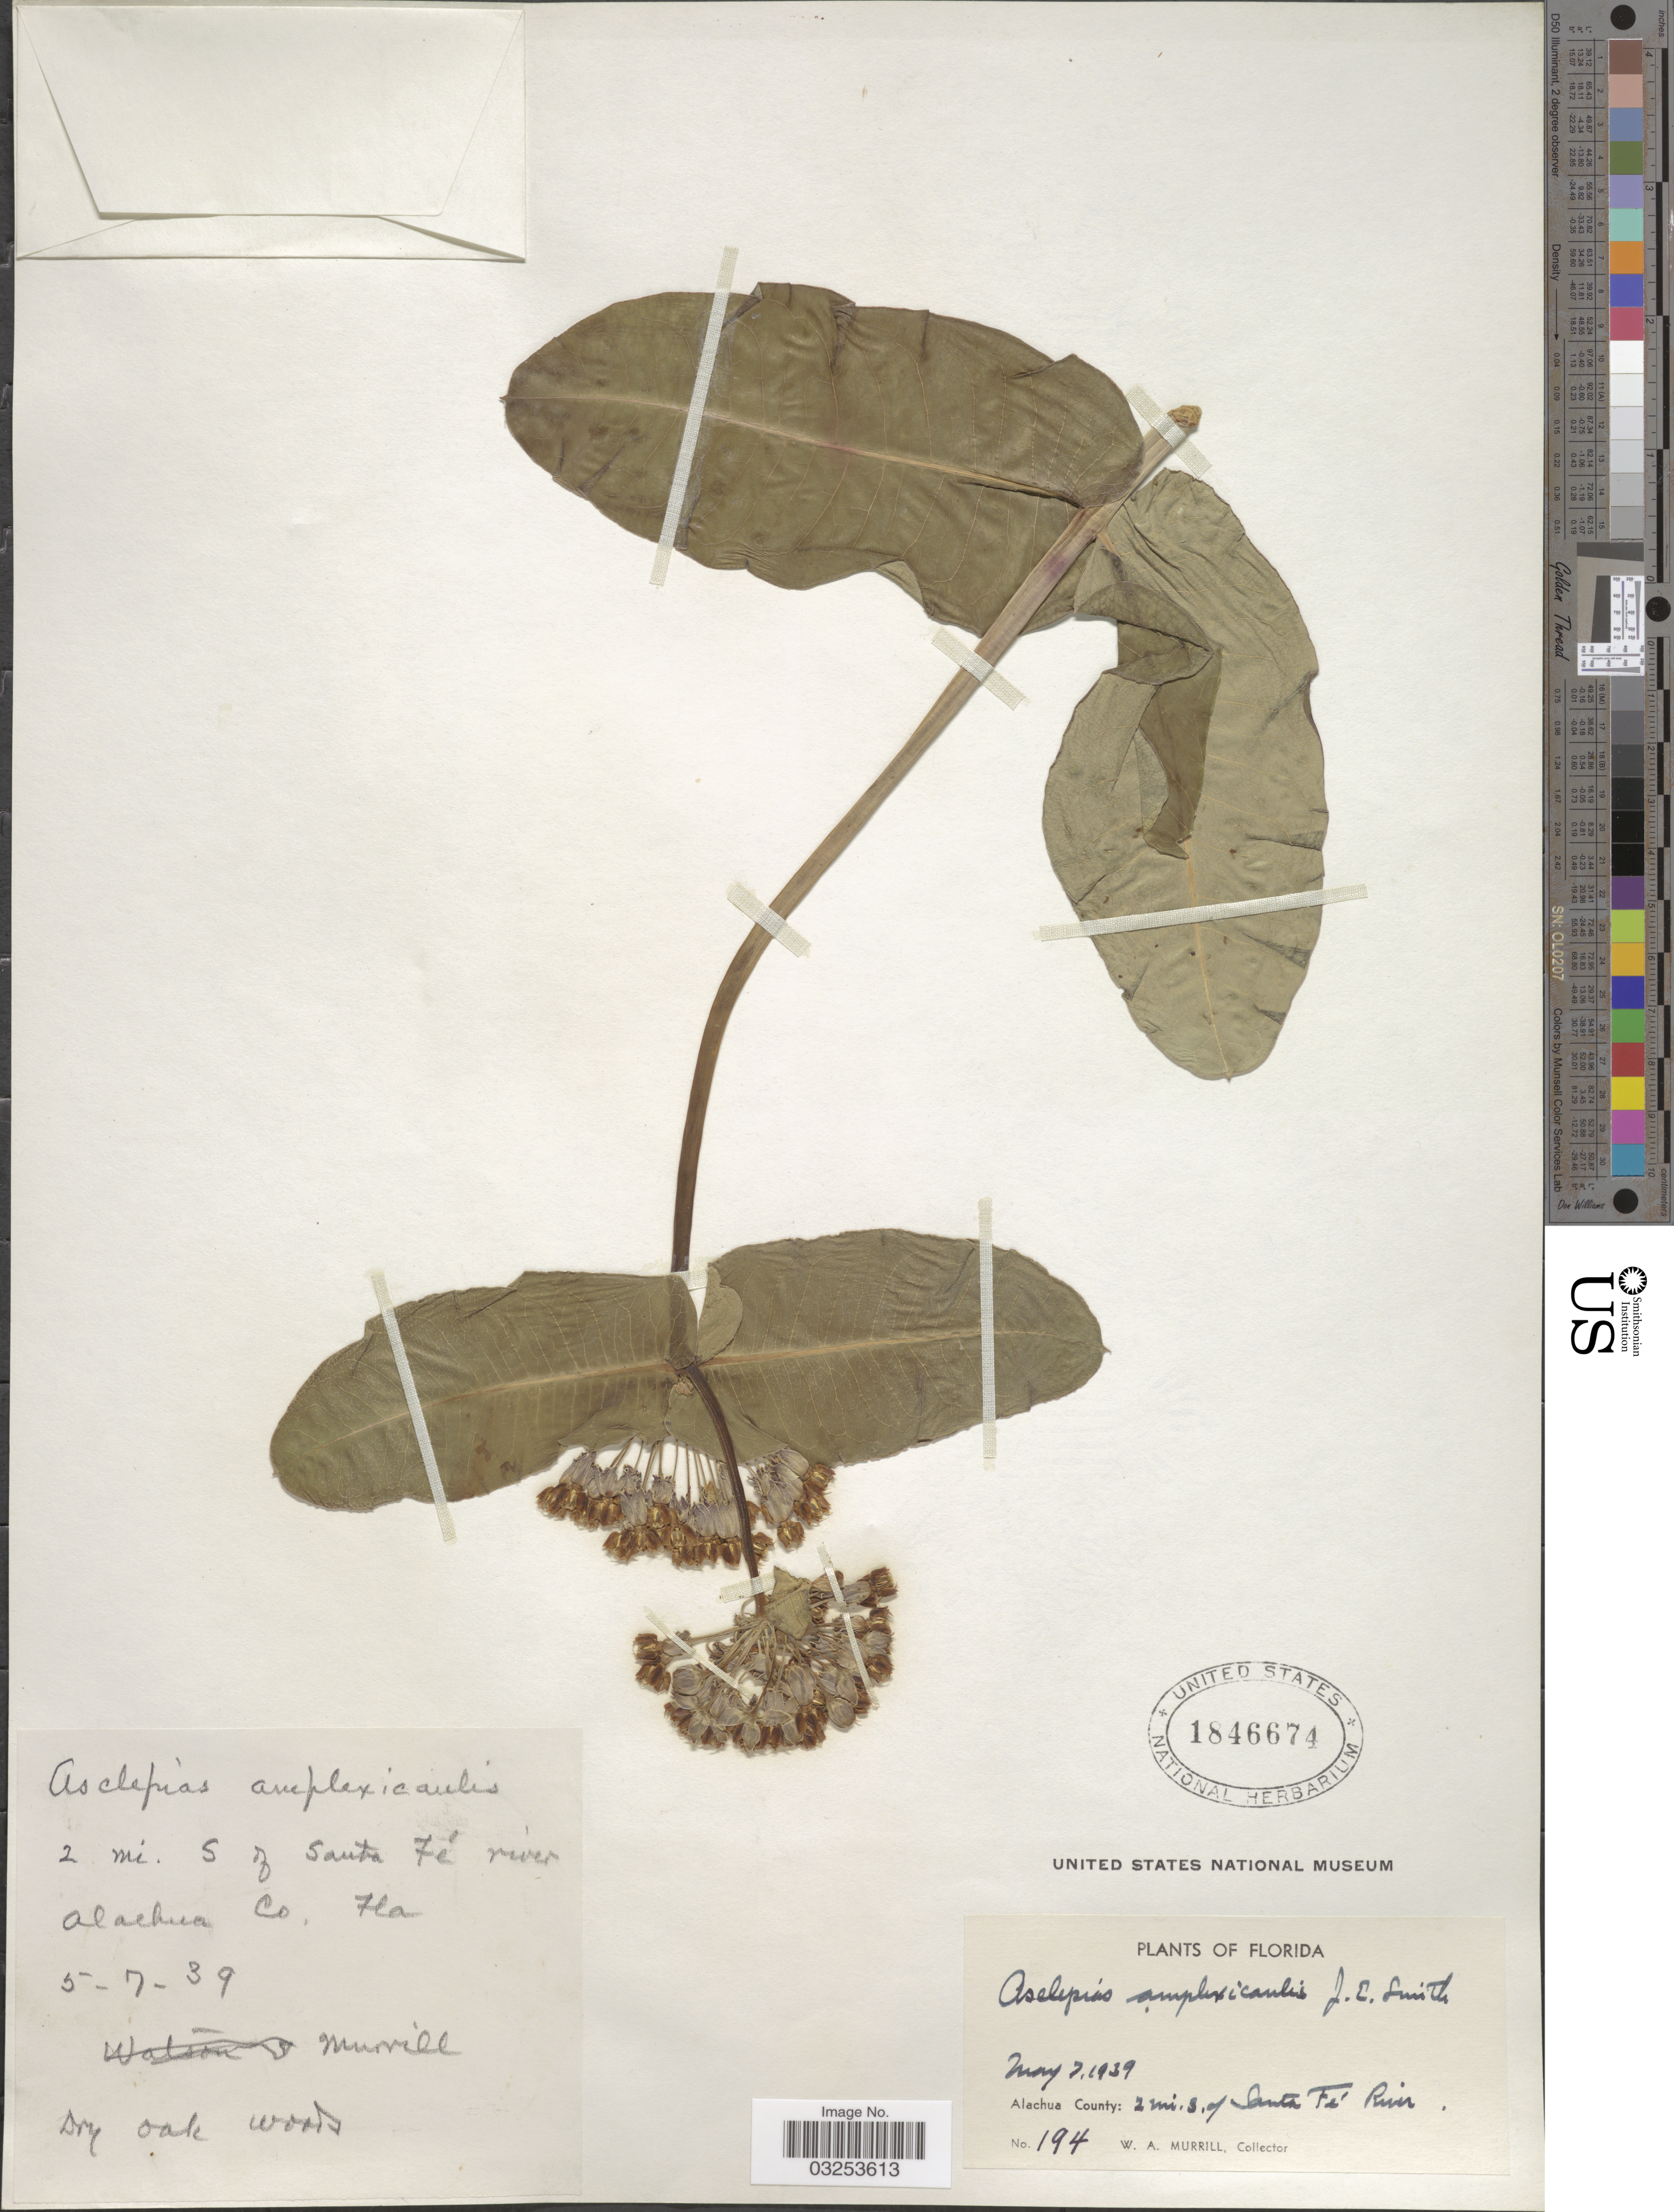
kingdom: Plantae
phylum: Tracheophyta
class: Magnoliopsida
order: Gentianales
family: Apocynaceae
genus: Asclepias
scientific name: Asclepias amplexicaulis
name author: J. Small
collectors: W. A. Murrill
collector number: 194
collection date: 1939-05-07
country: United States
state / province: Florida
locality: Alachua County: 2 mi. S. of Santa Fé River.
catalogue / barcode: US 1846674